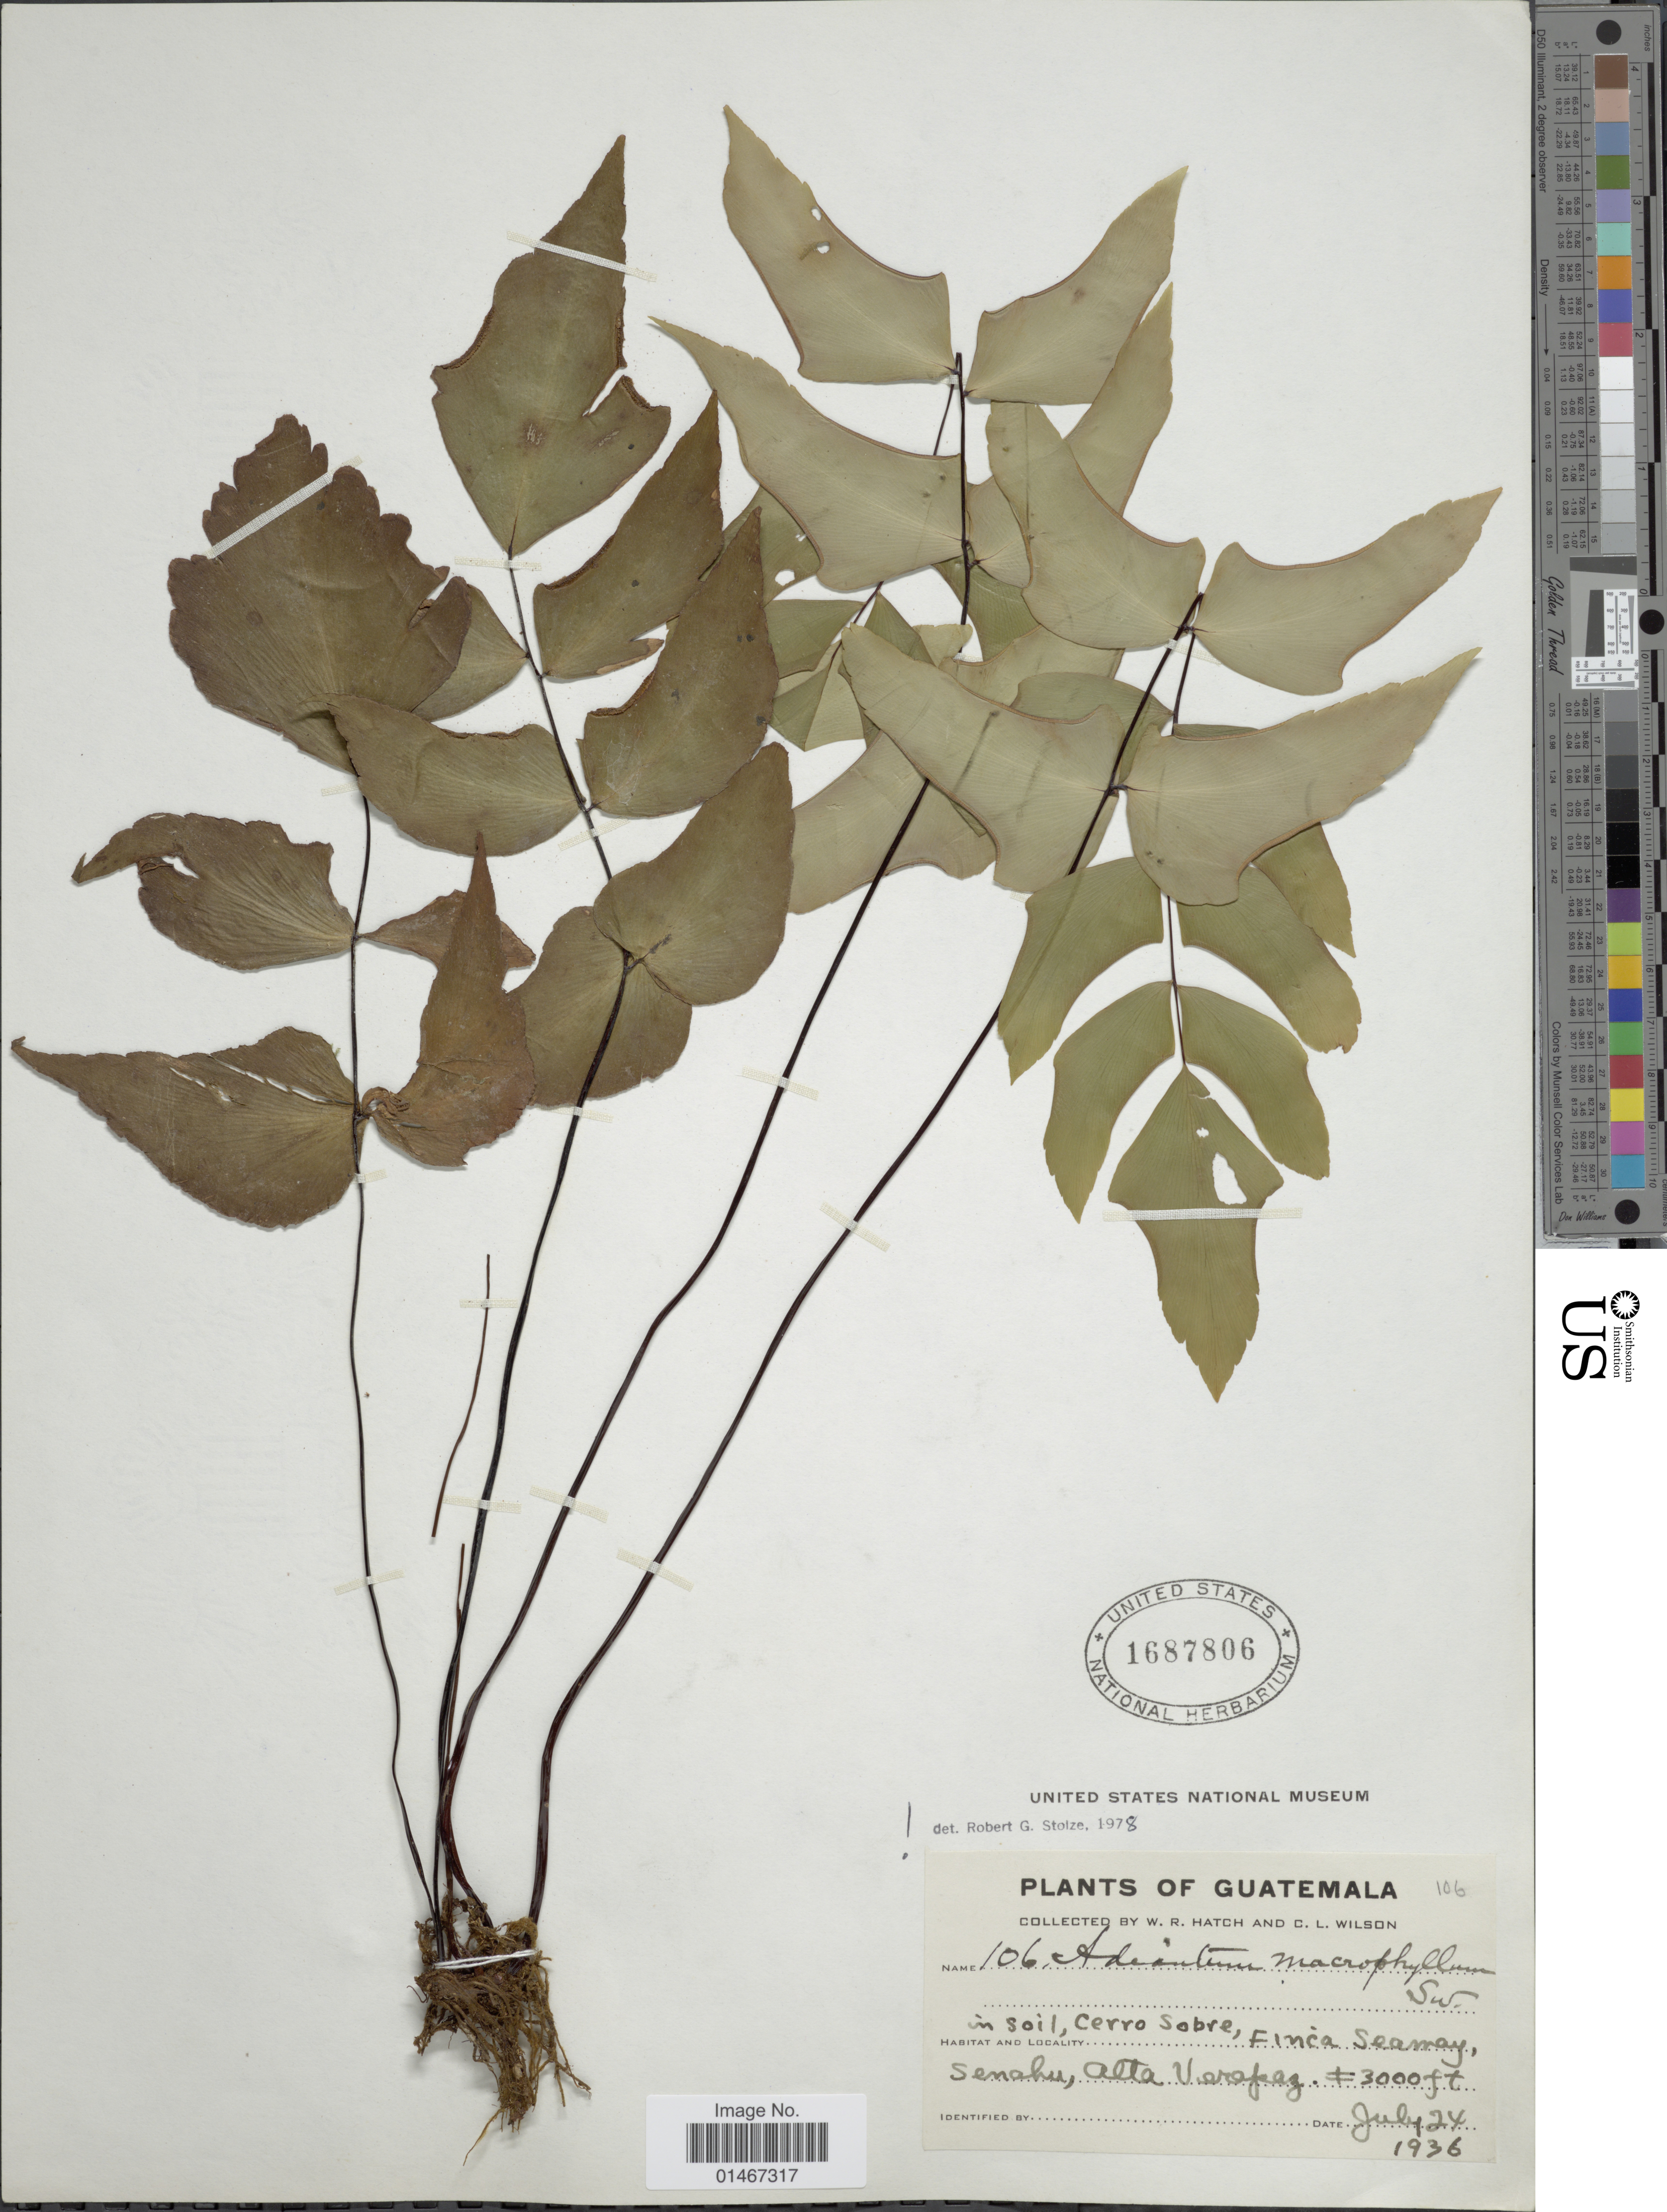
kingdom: Plantae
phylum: Tracheophyta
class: Polypodiopsida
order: Polypodiales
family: Pteridaceae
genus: Adiantum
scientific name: Adiantum macrophyllum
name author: Sw.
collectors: W. Hatch & C. L. Wilson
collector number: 106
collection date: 1936-07-24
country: Guatemala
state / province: Alta Verapaz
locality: In soil, cerro sobre, Finca Seamay, Senahu, Alta Verapaz.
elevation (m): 914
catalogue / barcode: US 1687806